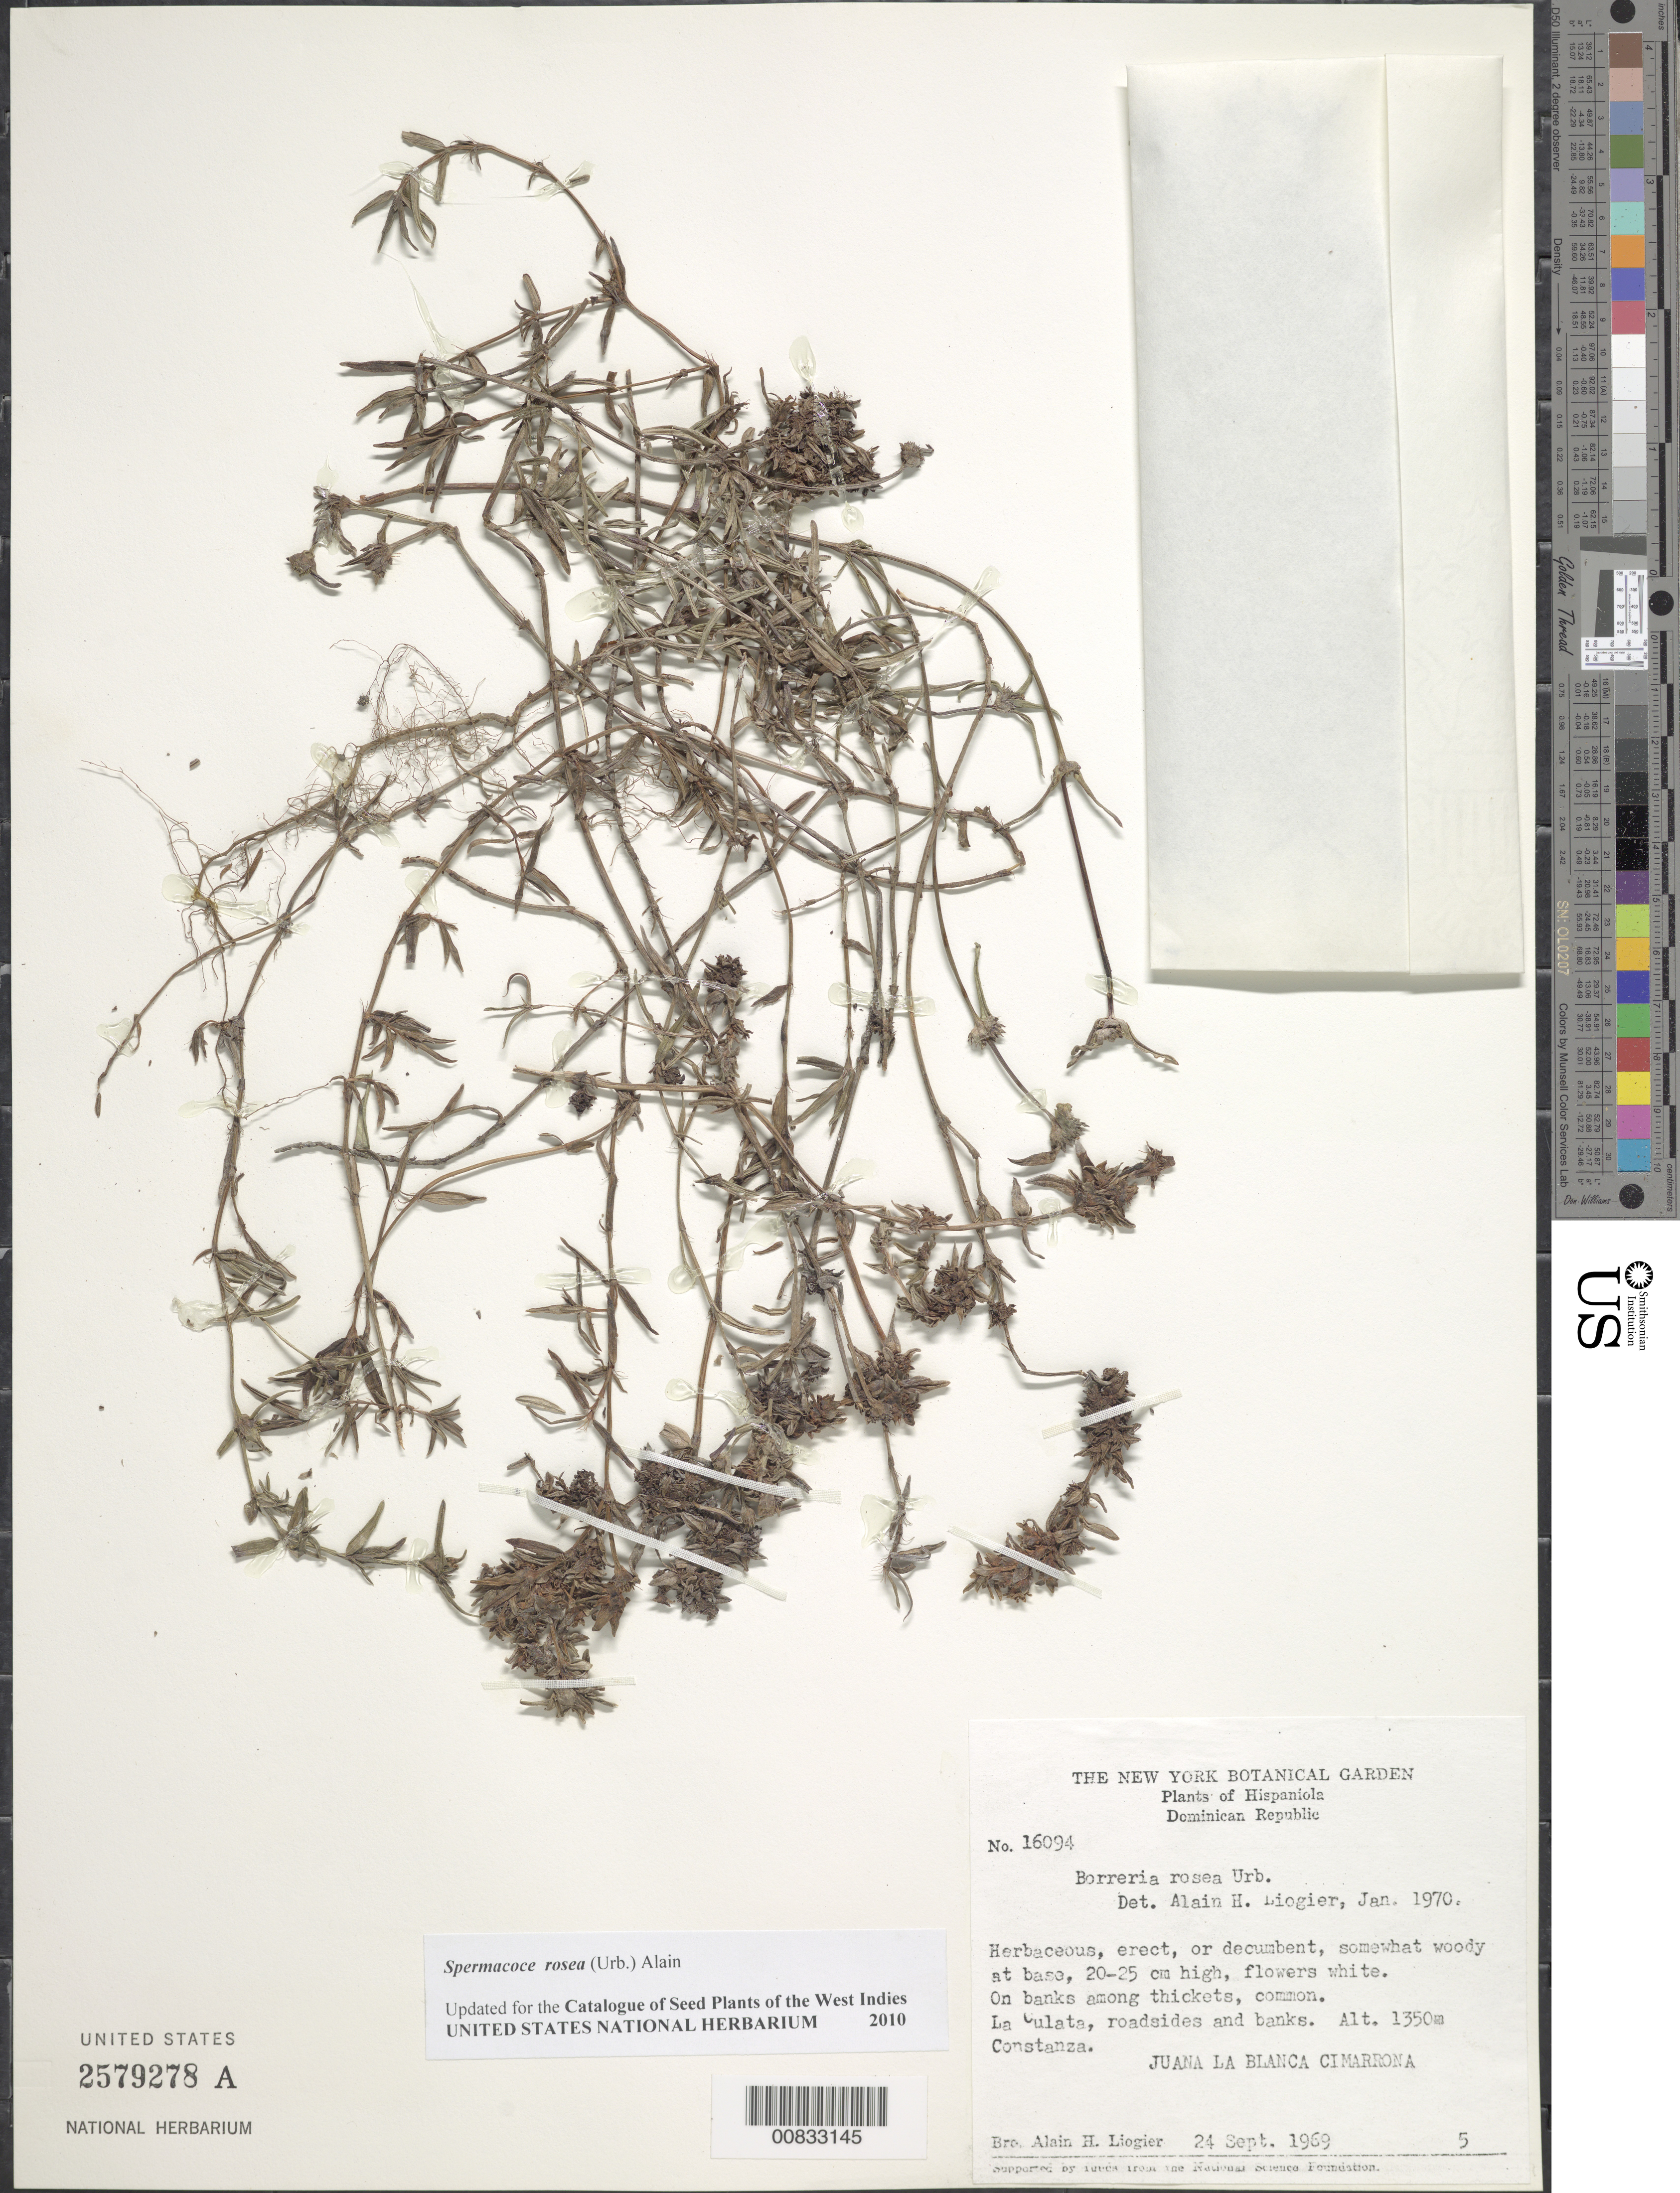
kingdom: Plantae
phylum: Tracheophyta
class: Magnoliopsida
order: Gentianales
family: Rubiaceae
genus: Spermacoce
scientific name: Spermacoce rosea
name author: (Urb.) Alain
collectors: A. H. Liogier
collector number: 16094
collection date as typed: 24 Sep 1969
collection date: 1969-09-24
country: Dominican Republic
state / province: La Vega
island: Hispaniola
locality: La Culata, Constanza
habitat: On banks and roadsides among thickets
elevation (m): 1350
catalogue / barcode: US 2579278